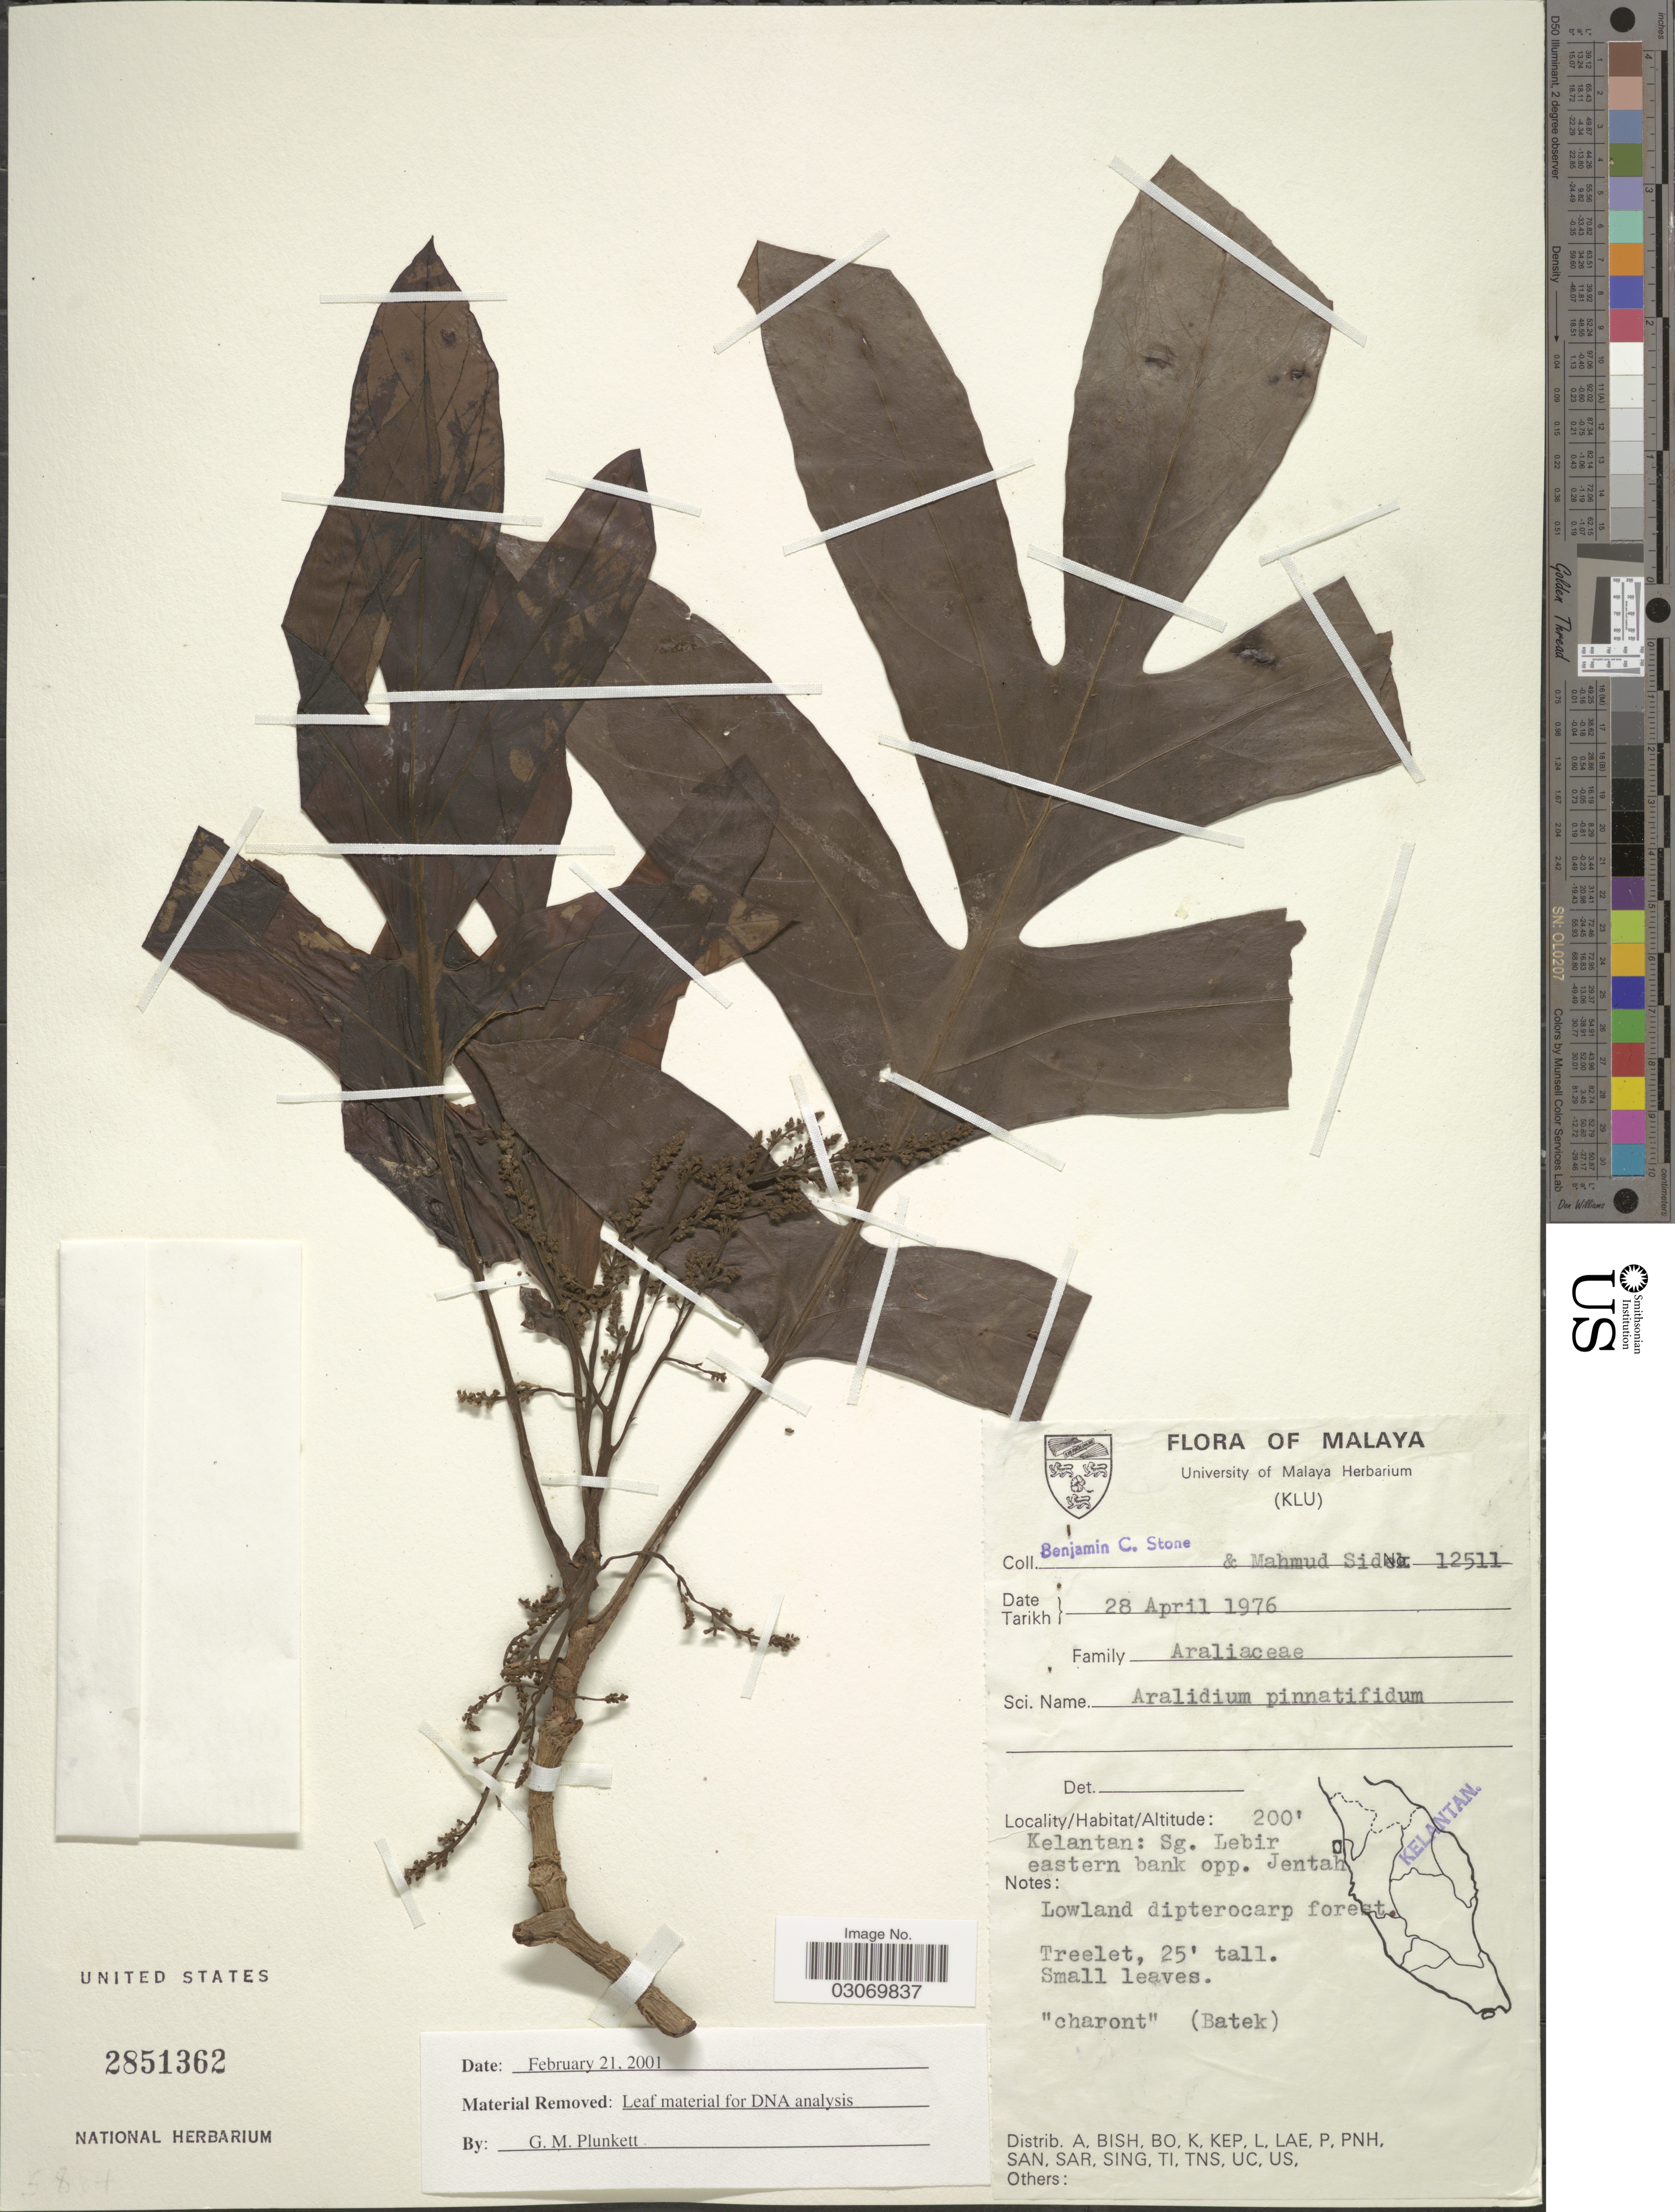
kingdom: Plantae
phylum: Tracheophyta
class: Magnoliopsida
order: Apiales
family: Torricelliaceae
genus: Aralidium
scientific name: Aralidium pinnatifidum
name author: Miq.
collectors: B. C. Stone & M. Sidek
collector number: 12511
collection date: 1976-04-28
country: Malaysia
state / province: Kelantan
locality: Kelantan: Sg. Lebir, eastern bank opp. Jentah.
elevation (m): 61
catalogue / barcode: US 2851362